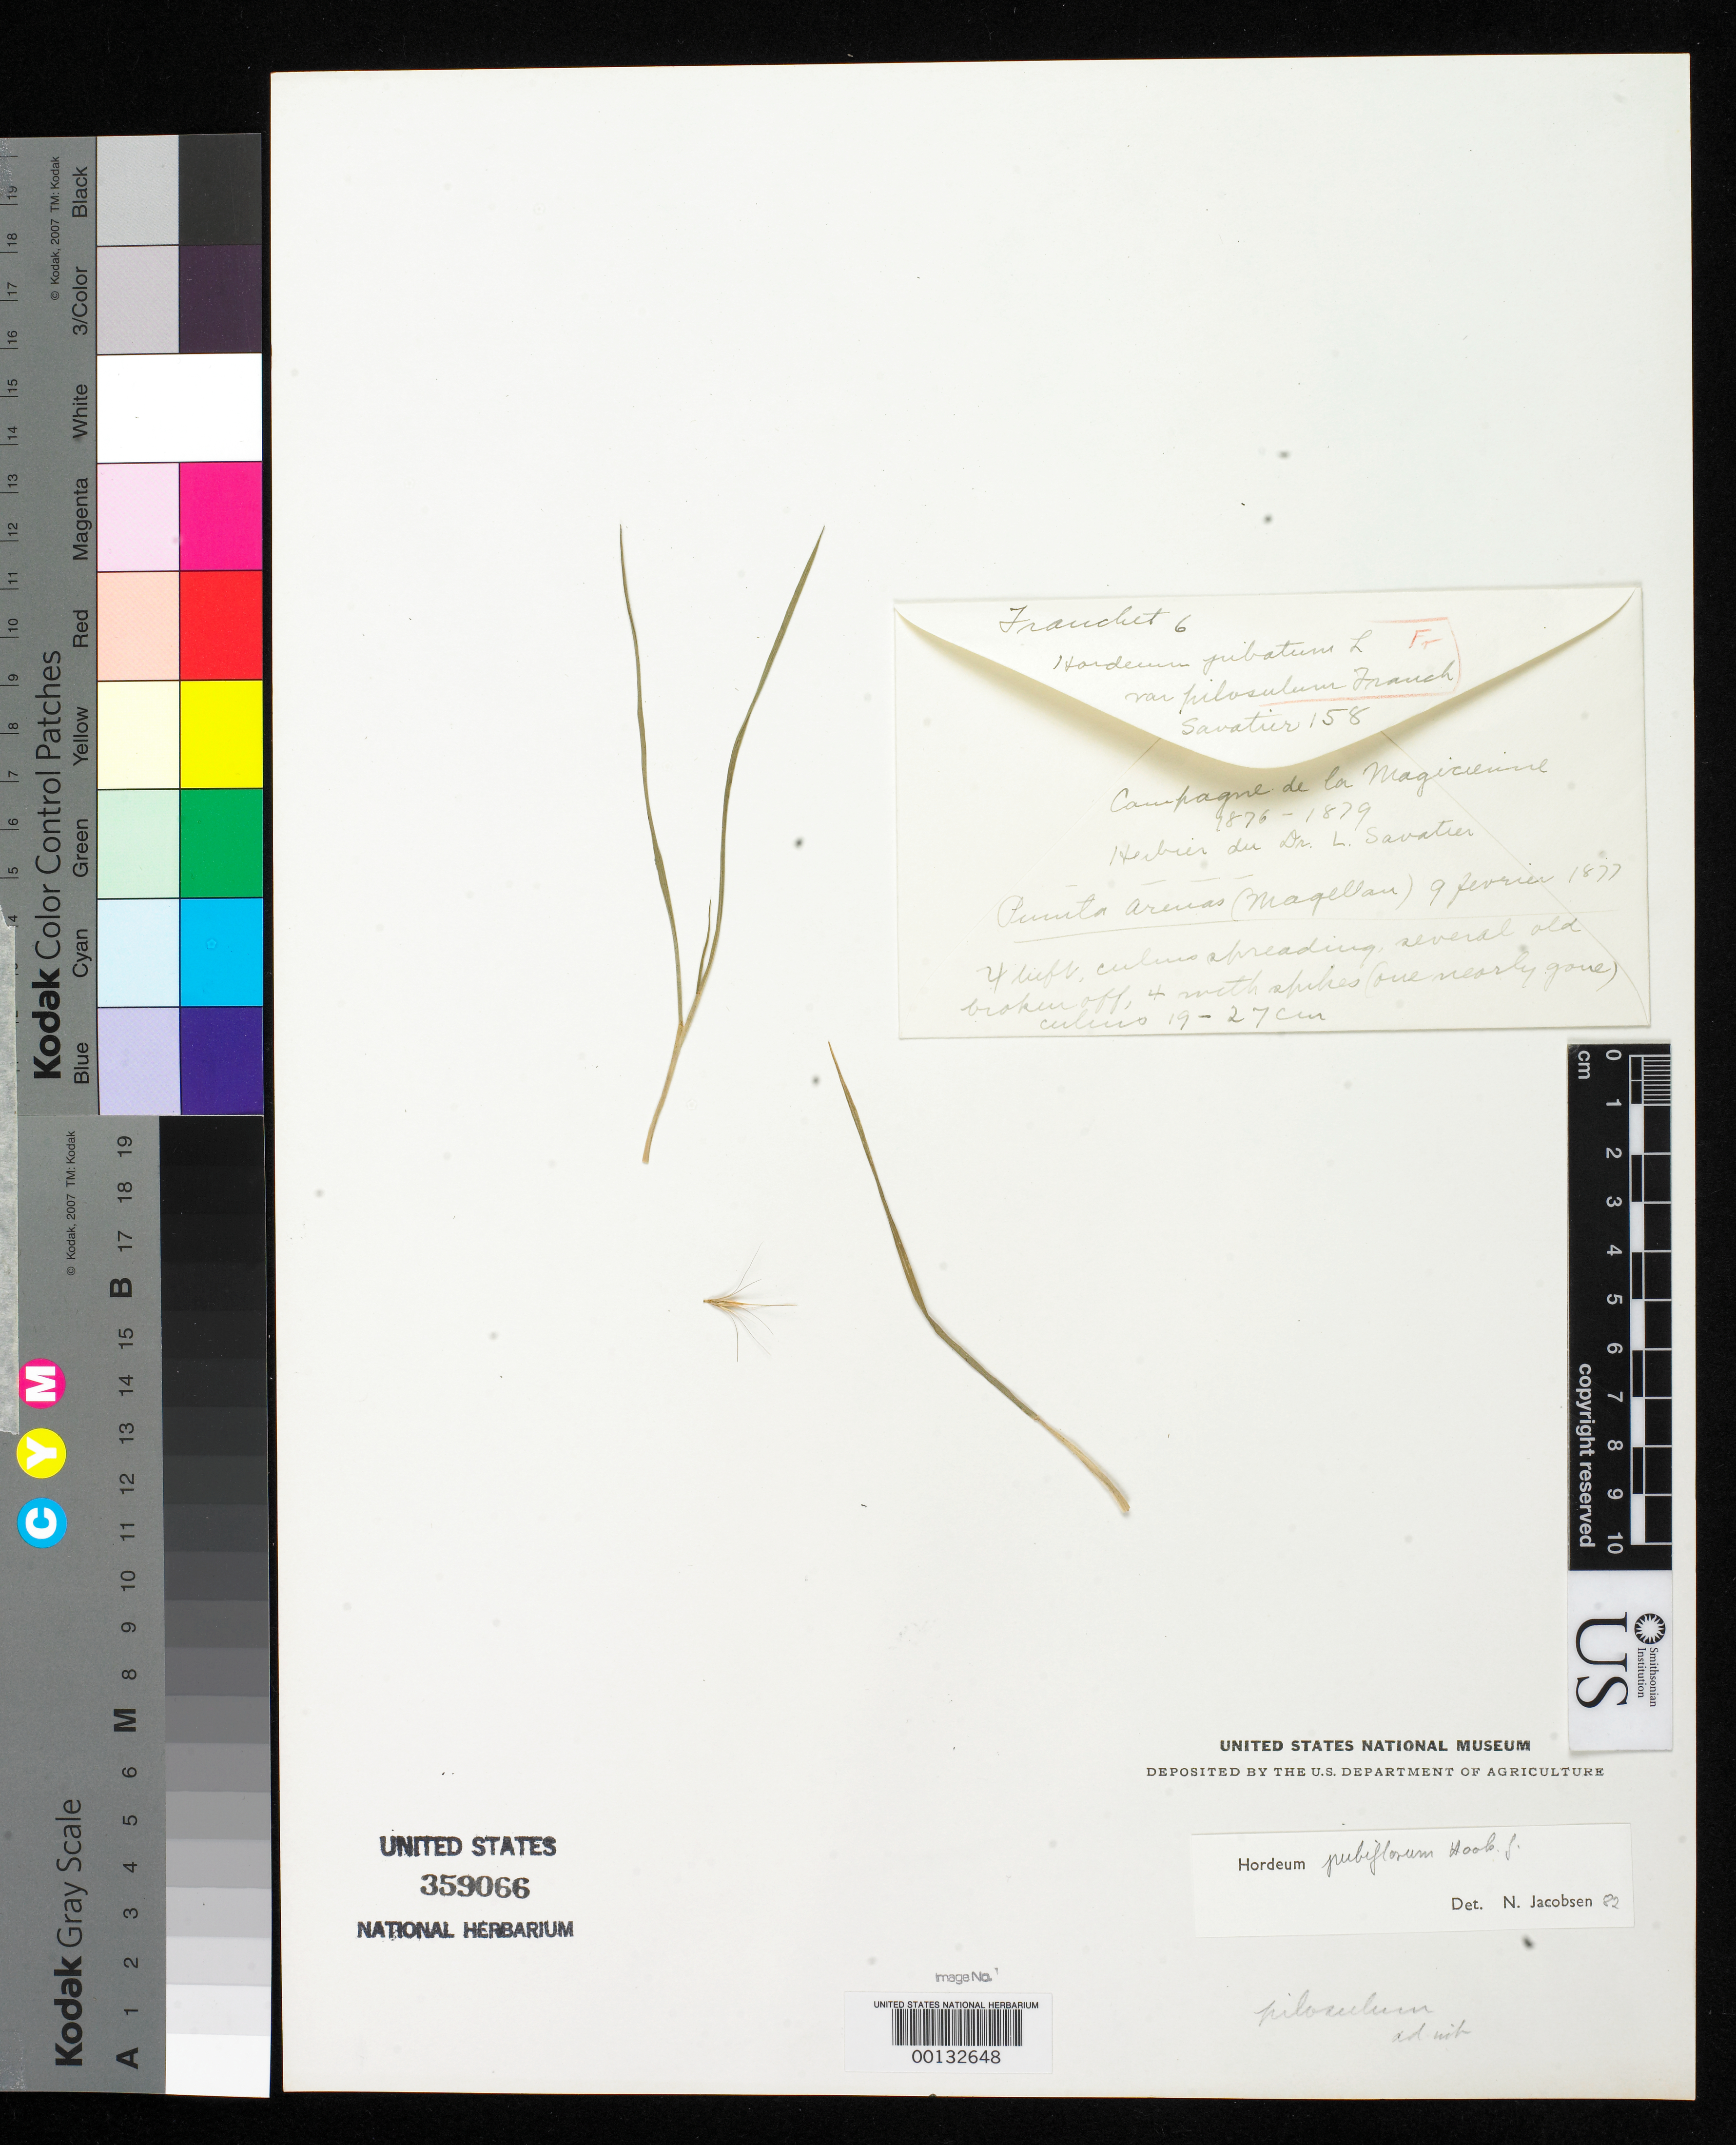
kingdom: Plantae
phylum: Tracheophyta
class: Liliopsida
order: Poales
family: Poaceae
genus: Hordeum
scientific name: Hordeum jubatum var. pilosulum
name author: Franch.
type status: Type Fragment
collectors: P. Savatier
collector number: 158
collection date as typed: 09 Feb 1877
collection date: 1877-02-09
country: Chile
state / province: Magallanes y de la Antártica Chilena (XII)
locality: Punta Arenas.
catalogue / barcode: US 359066